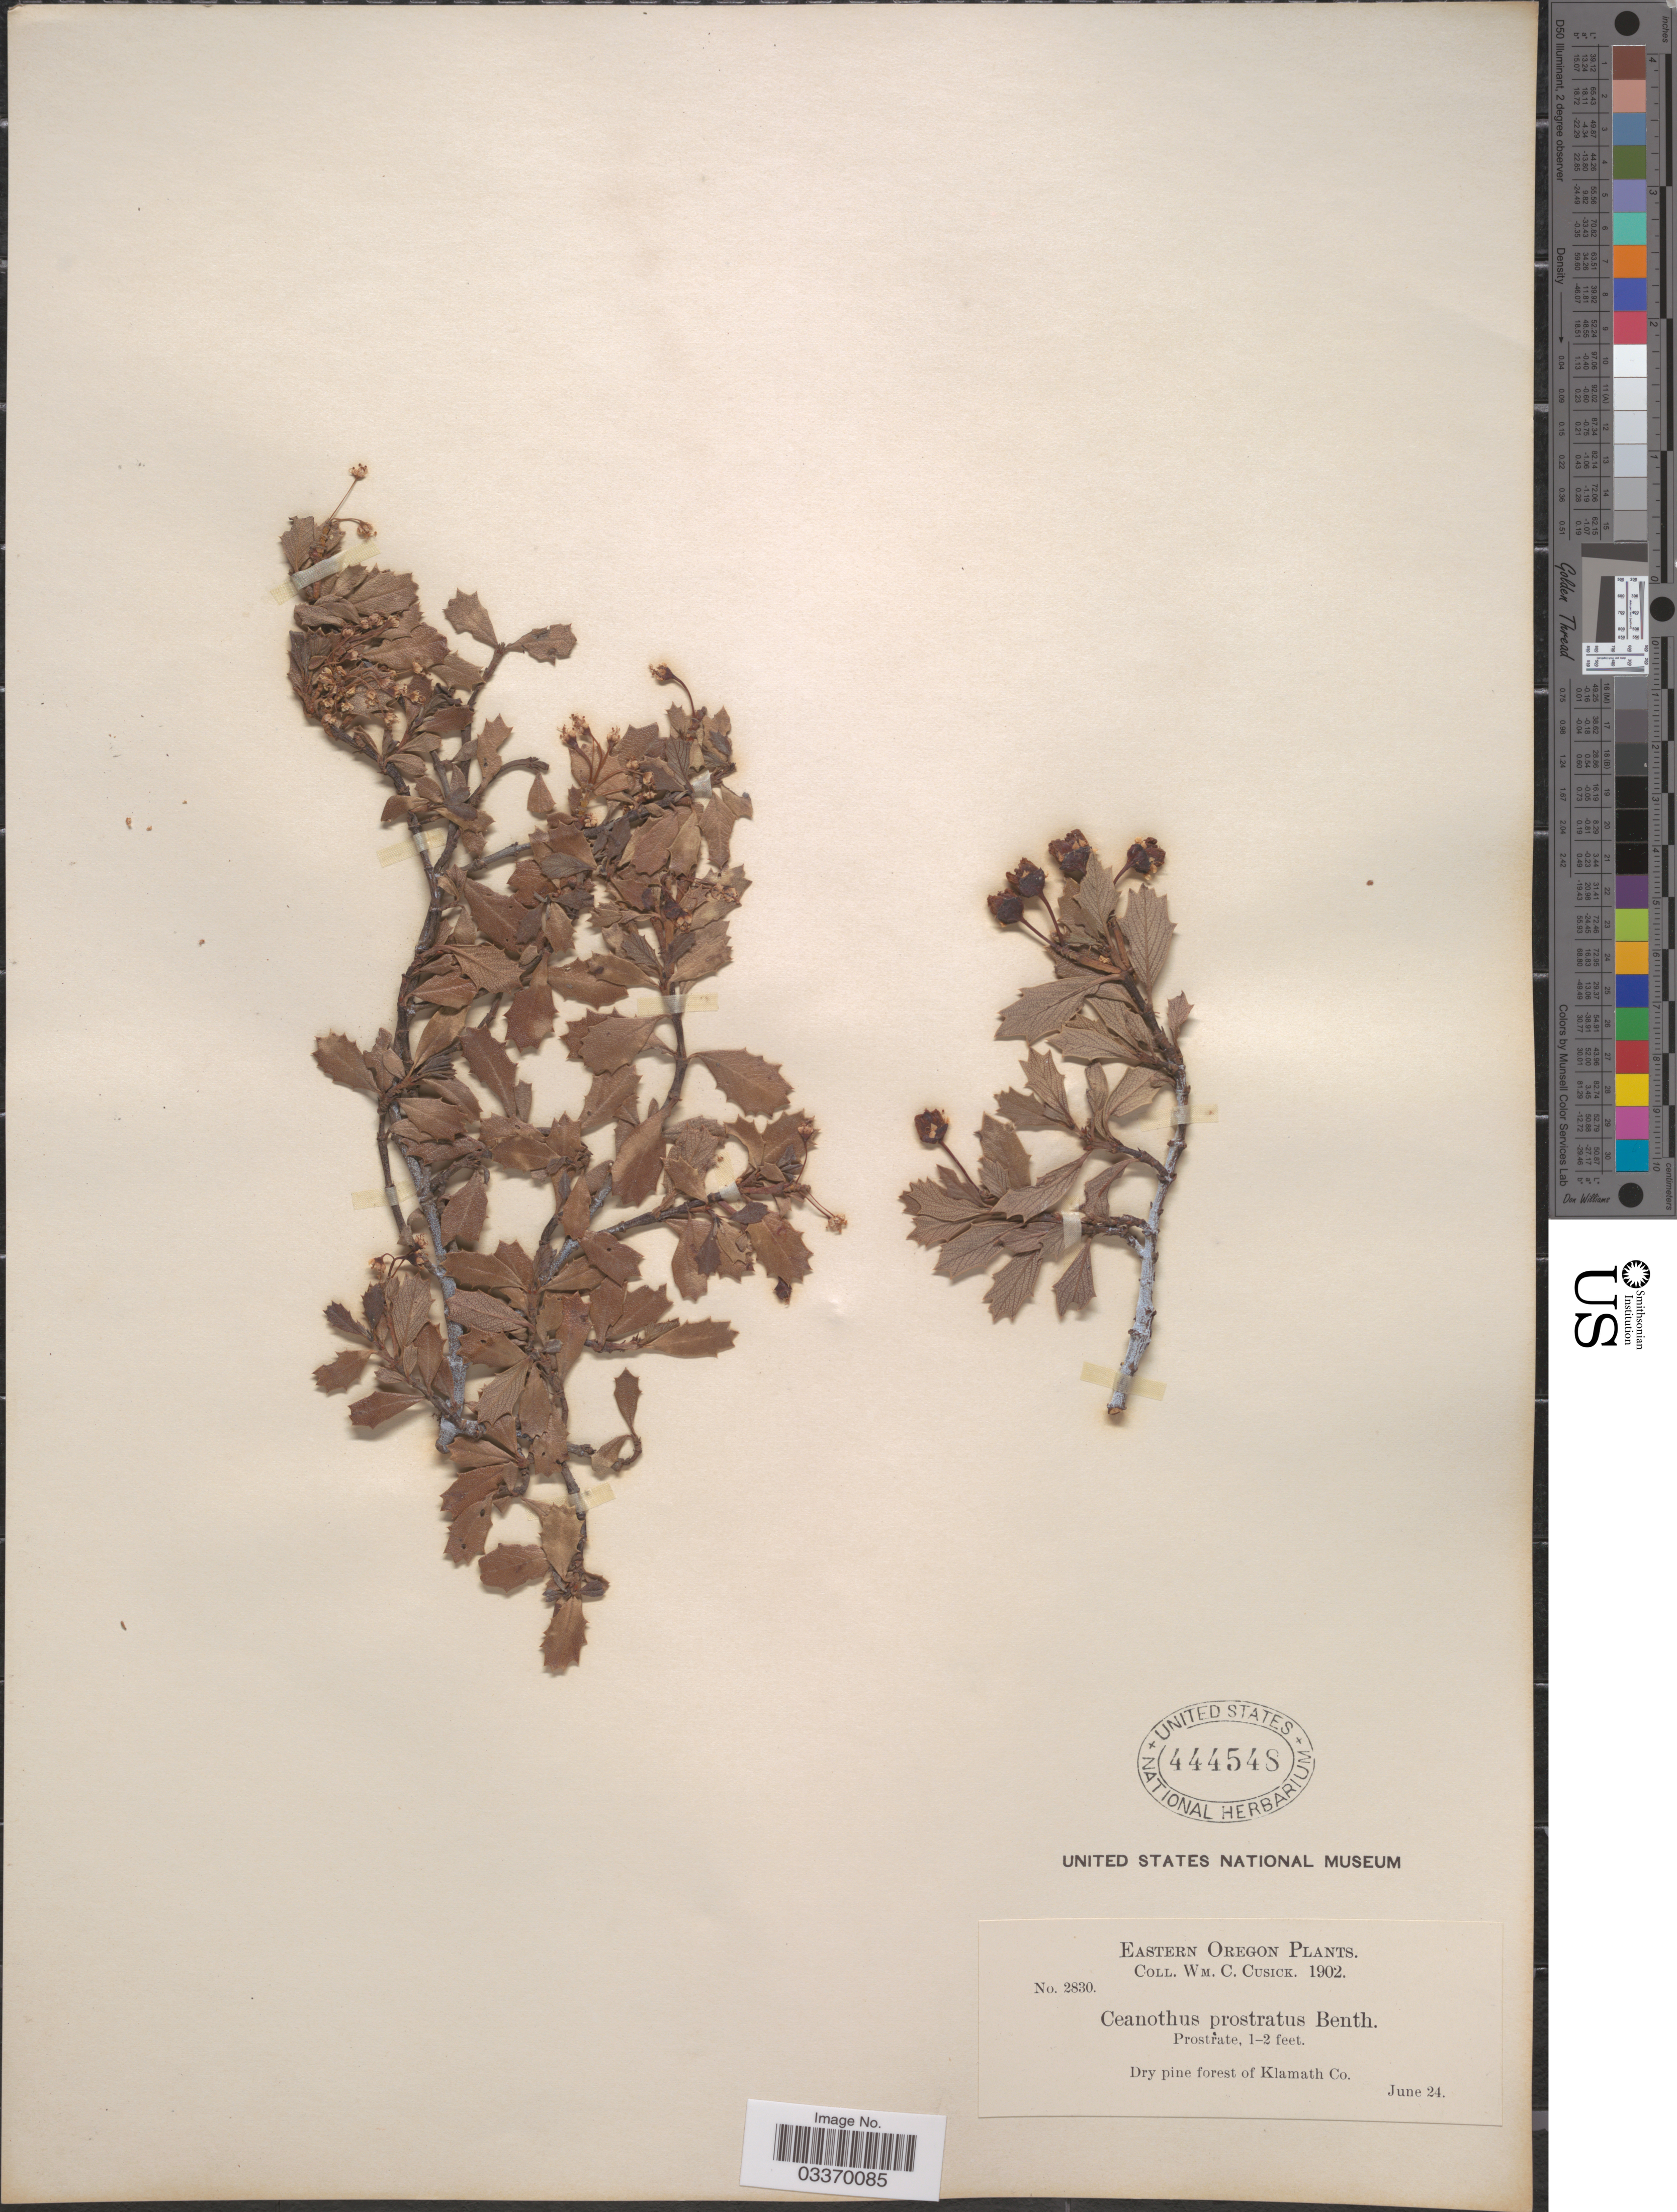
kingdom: Plantae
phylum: Tracheophyta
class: Magnoliopsida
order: Rosales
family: Rhamnaceae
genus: Ceanothus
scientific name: Ceanothus prostratus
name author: Benth.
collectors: W. C. Cusick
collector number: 2830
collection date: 1902-06-24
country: United States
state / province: Oregon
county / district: Klamath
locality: Eastern Oregon. Dry pine forest of Klamath Co.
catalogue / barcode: US 444548